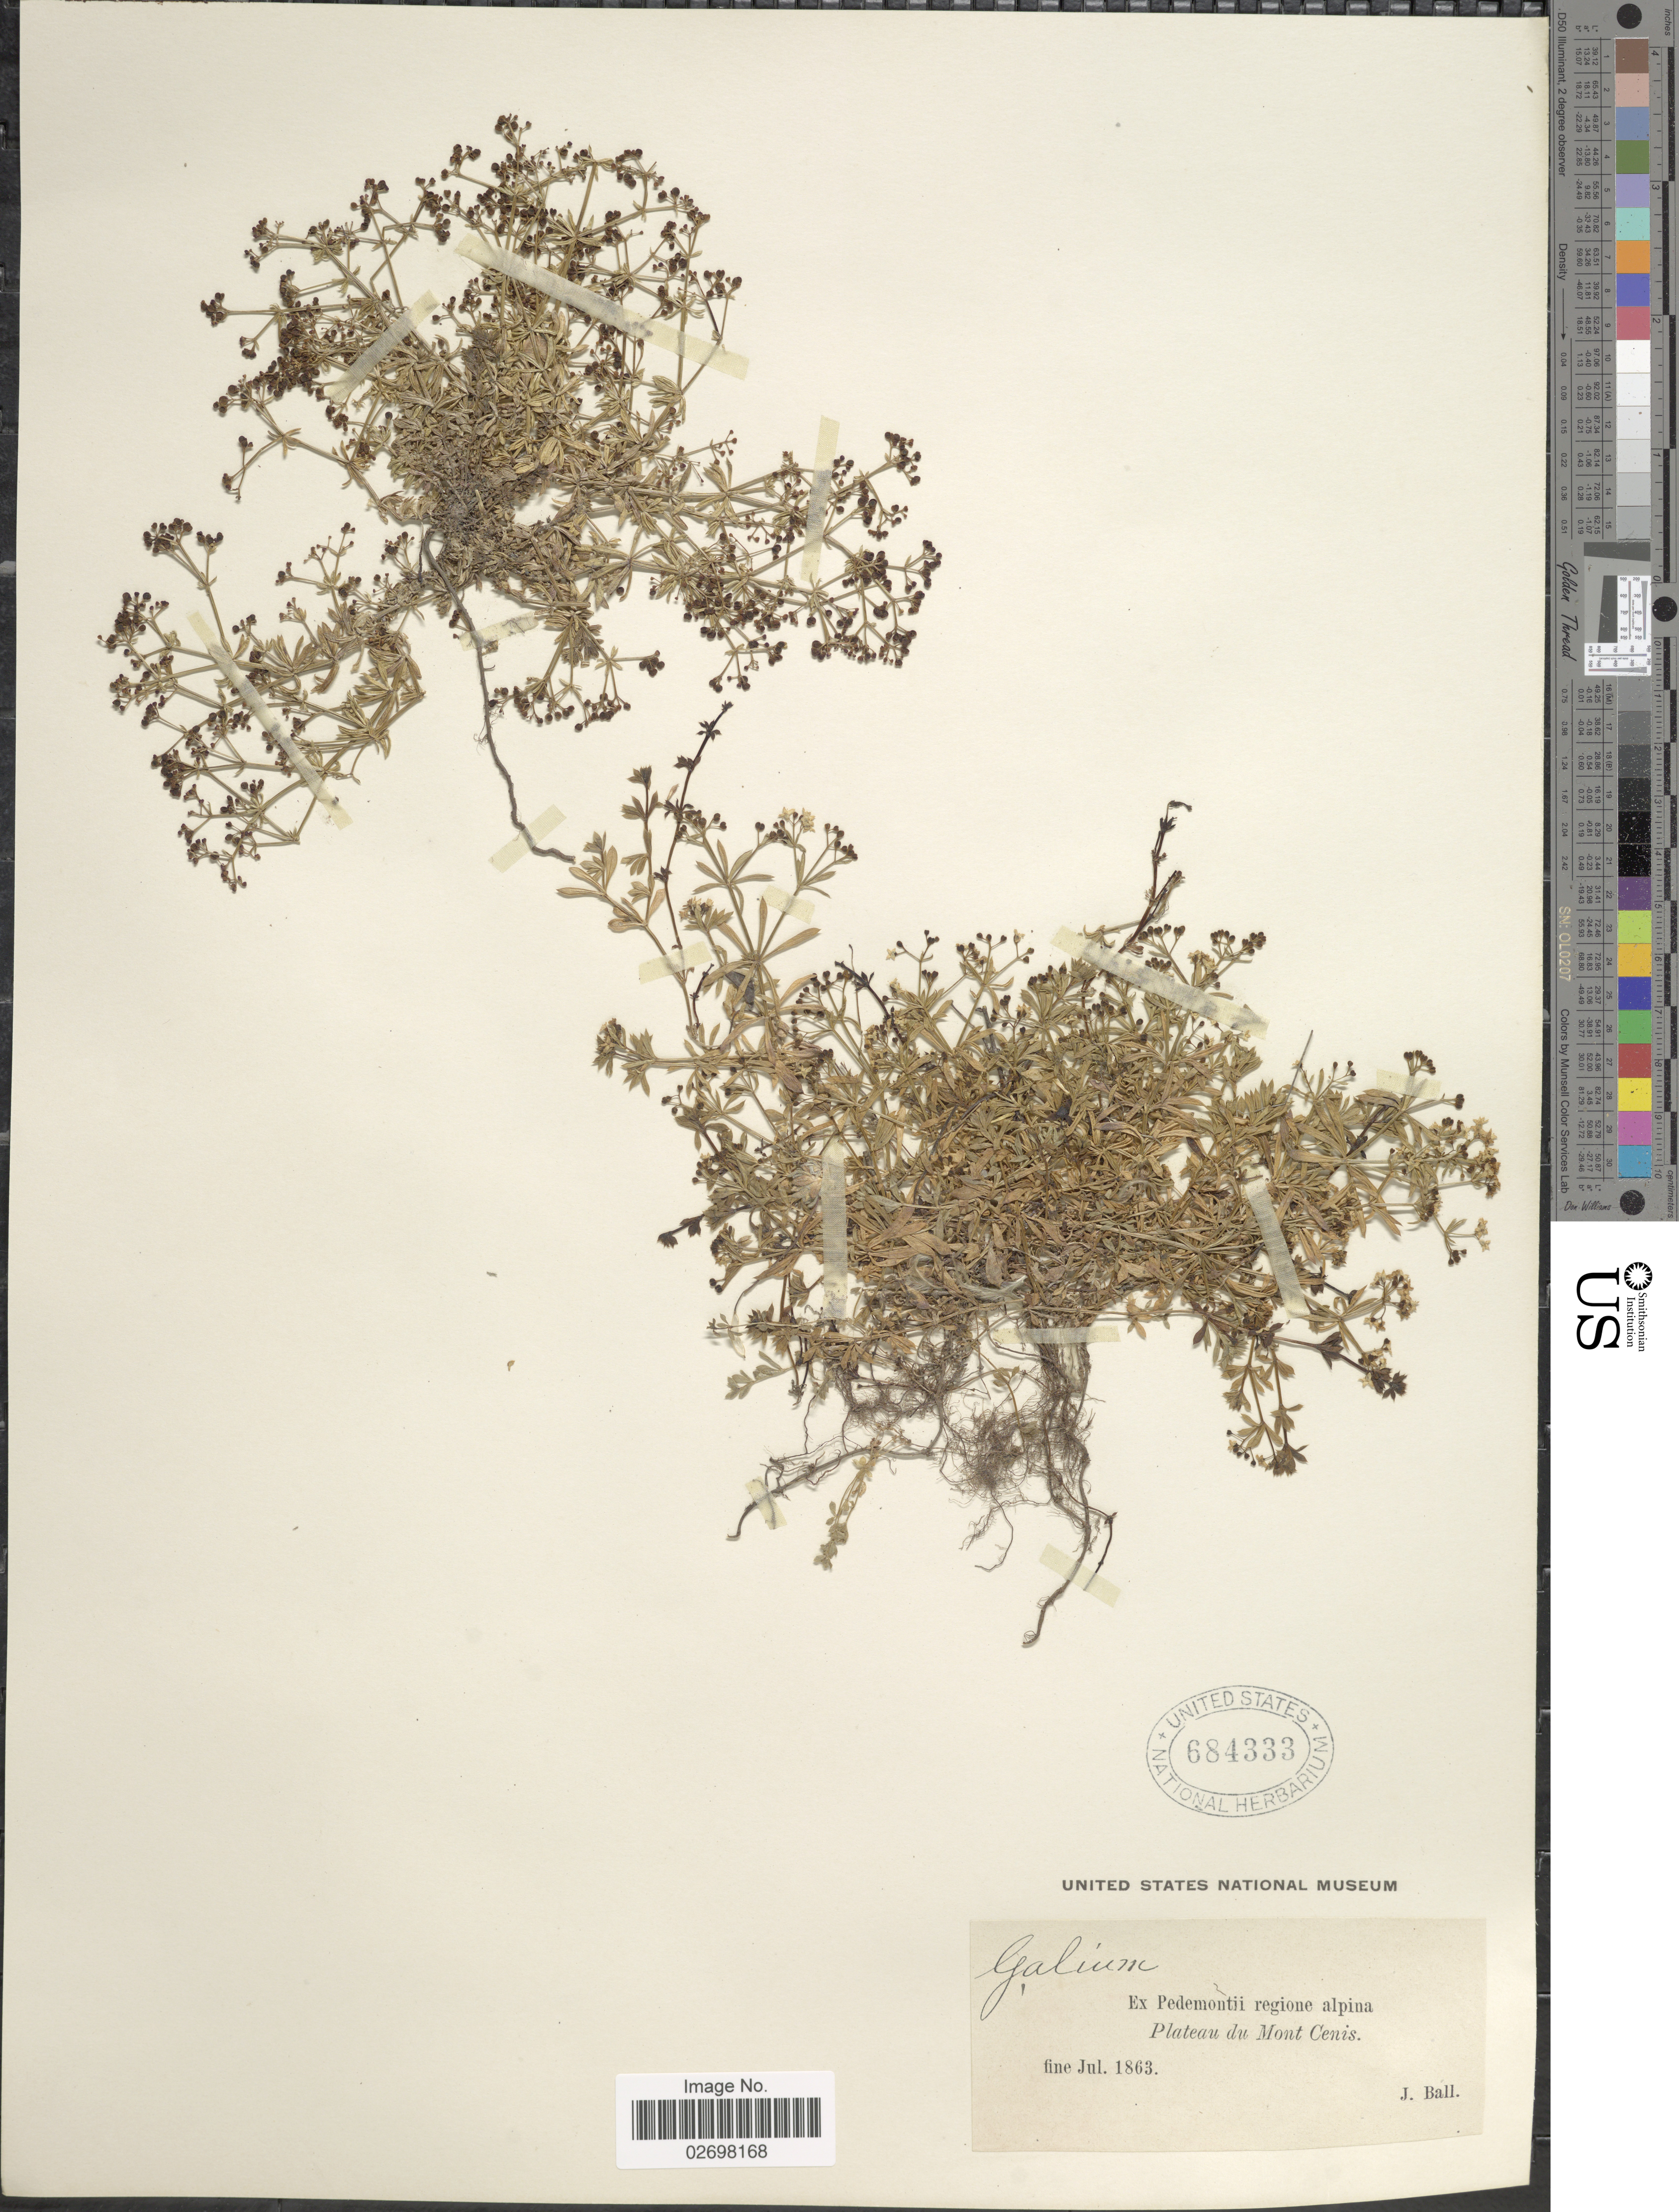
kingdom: Plantae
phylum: Tracheophyta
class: Magnoliopsida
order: Gentianales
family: Rubiaceae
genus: Galium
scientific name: Galium sp.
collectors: J. Ball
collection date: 1863-07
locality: Pedemontii regione alpina Plateau du Mont Cenis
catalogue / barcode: US 684333